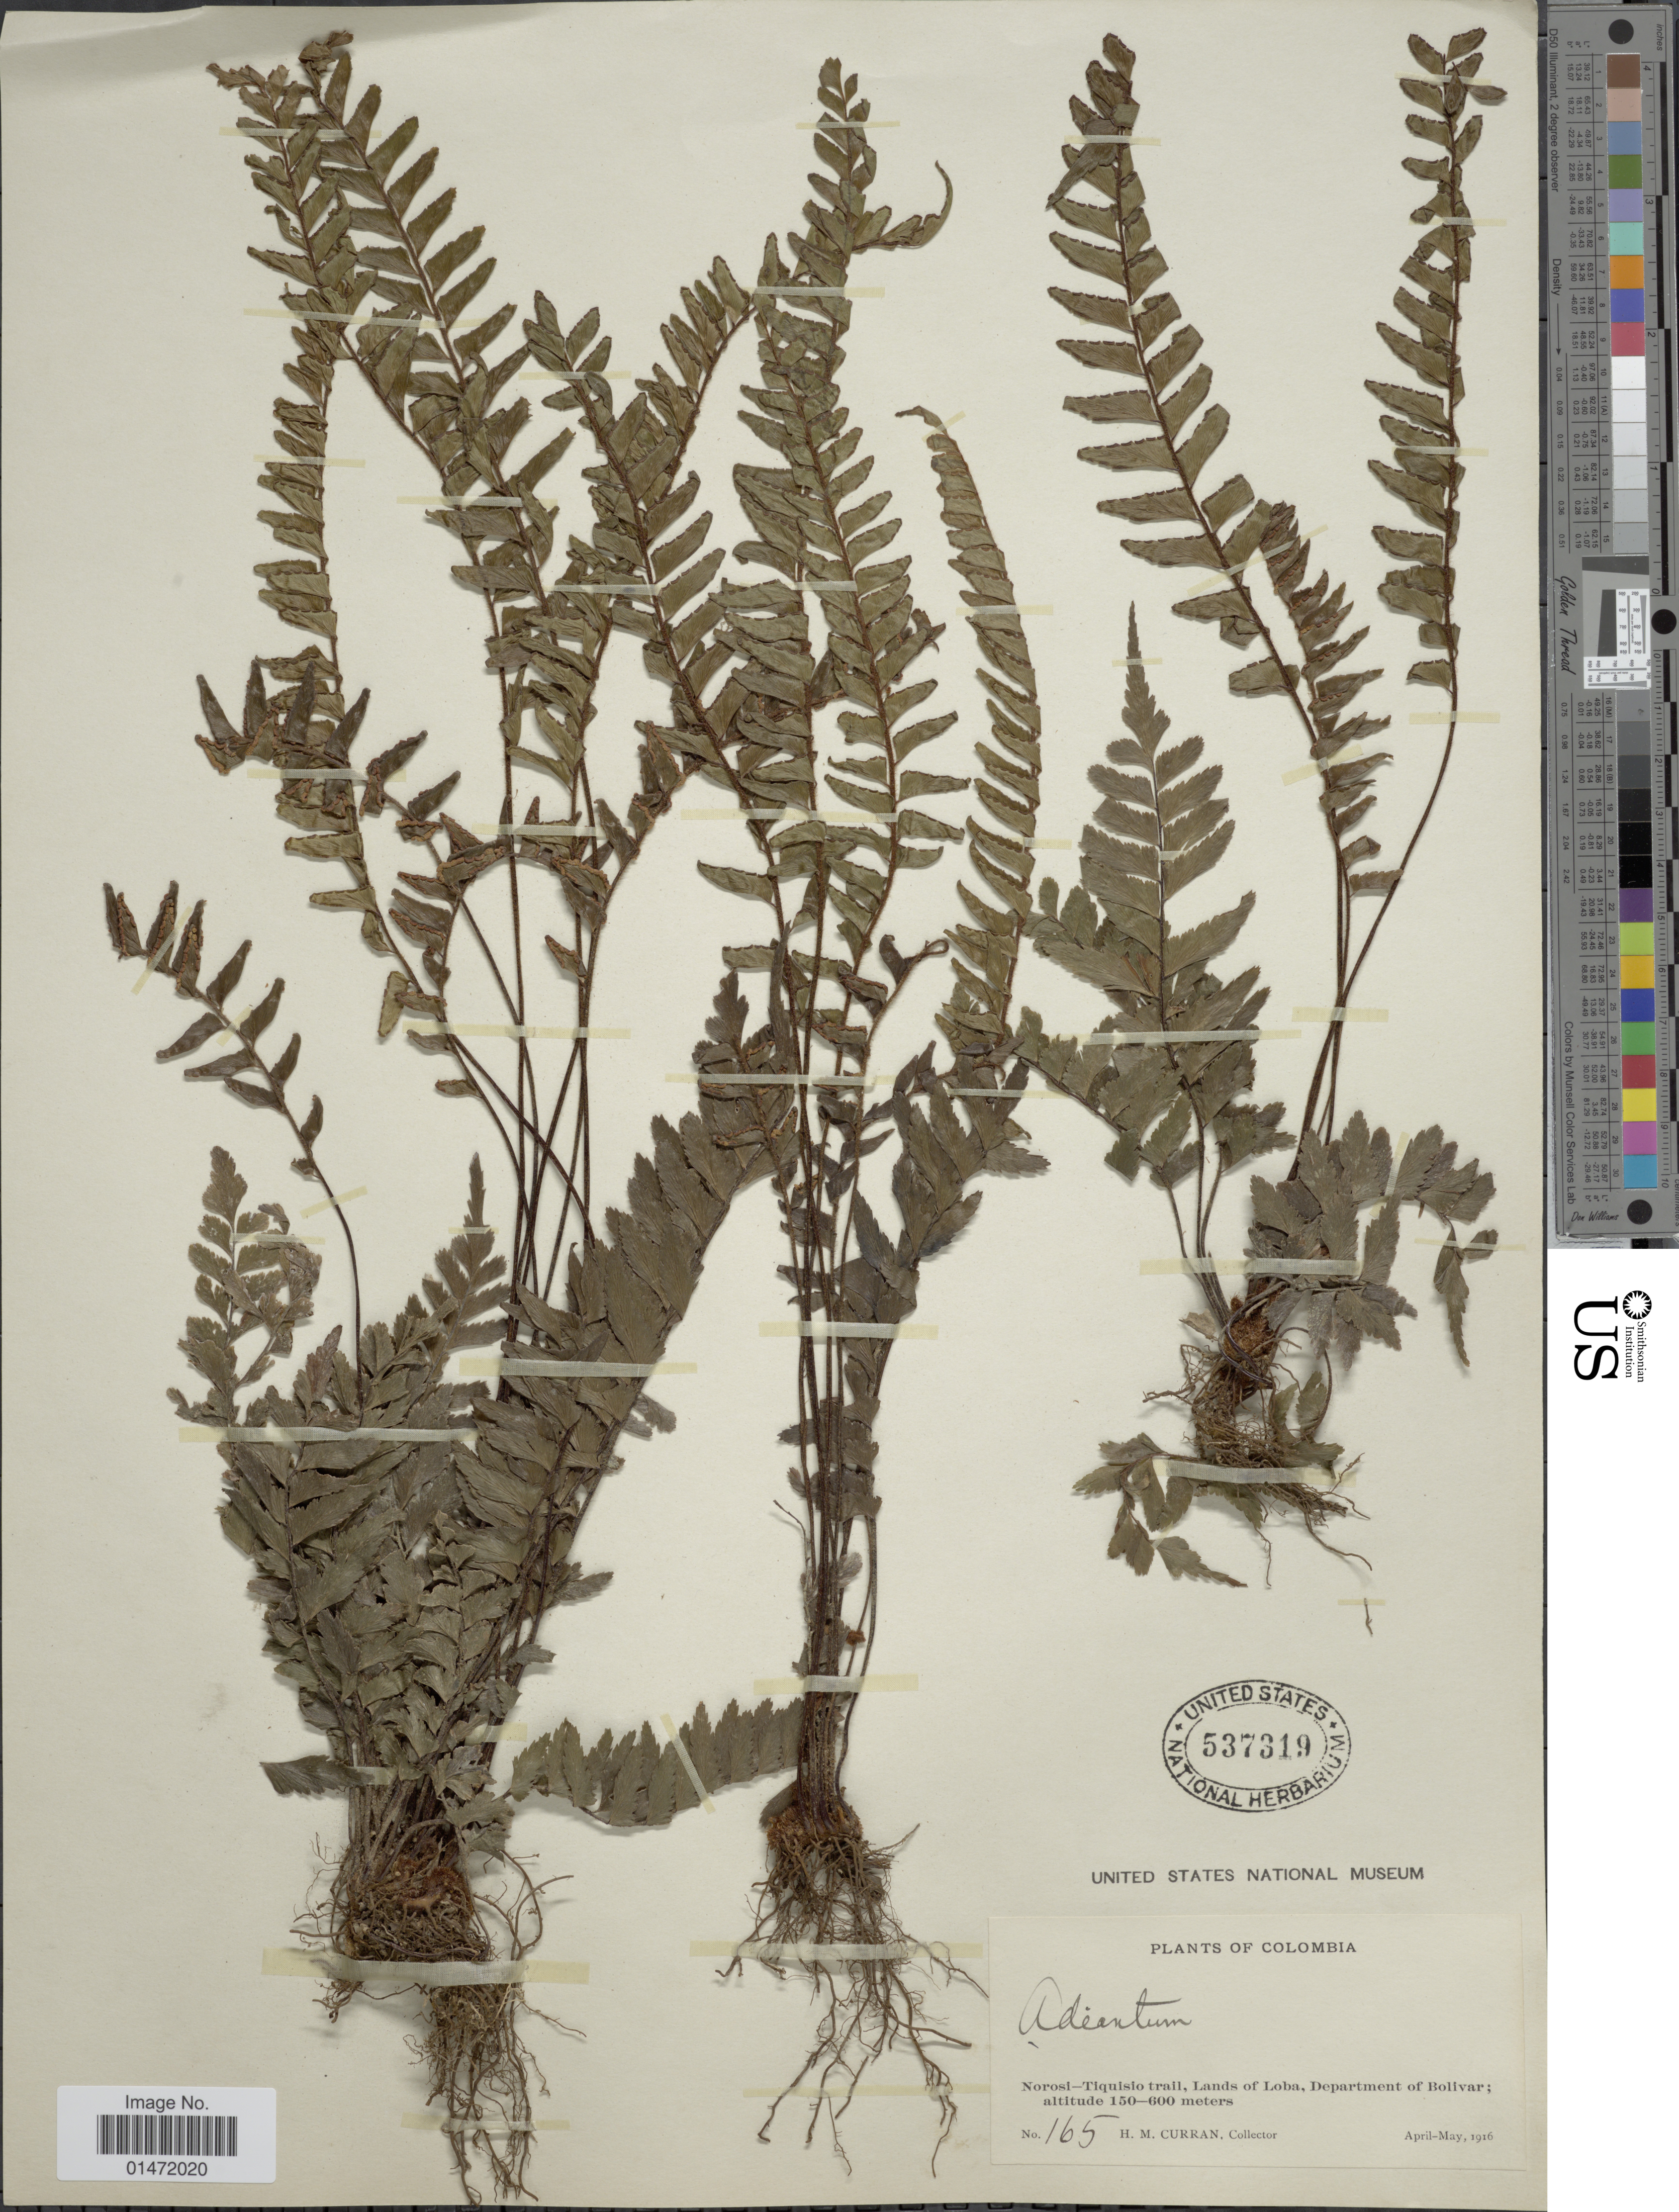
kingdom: Plantae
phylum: Tracheophyta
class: Polypodiopsida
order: Polypodiales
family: Pteridaceae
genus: Adiantum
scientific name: Adiantum sp.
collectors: H. M. Curran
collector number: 165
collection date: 1916-04/1916-05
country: Colombia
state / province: Bolívar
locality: Norosi-Tiquisio trail, Lands of Loba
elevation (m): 150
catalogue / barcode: US 537319